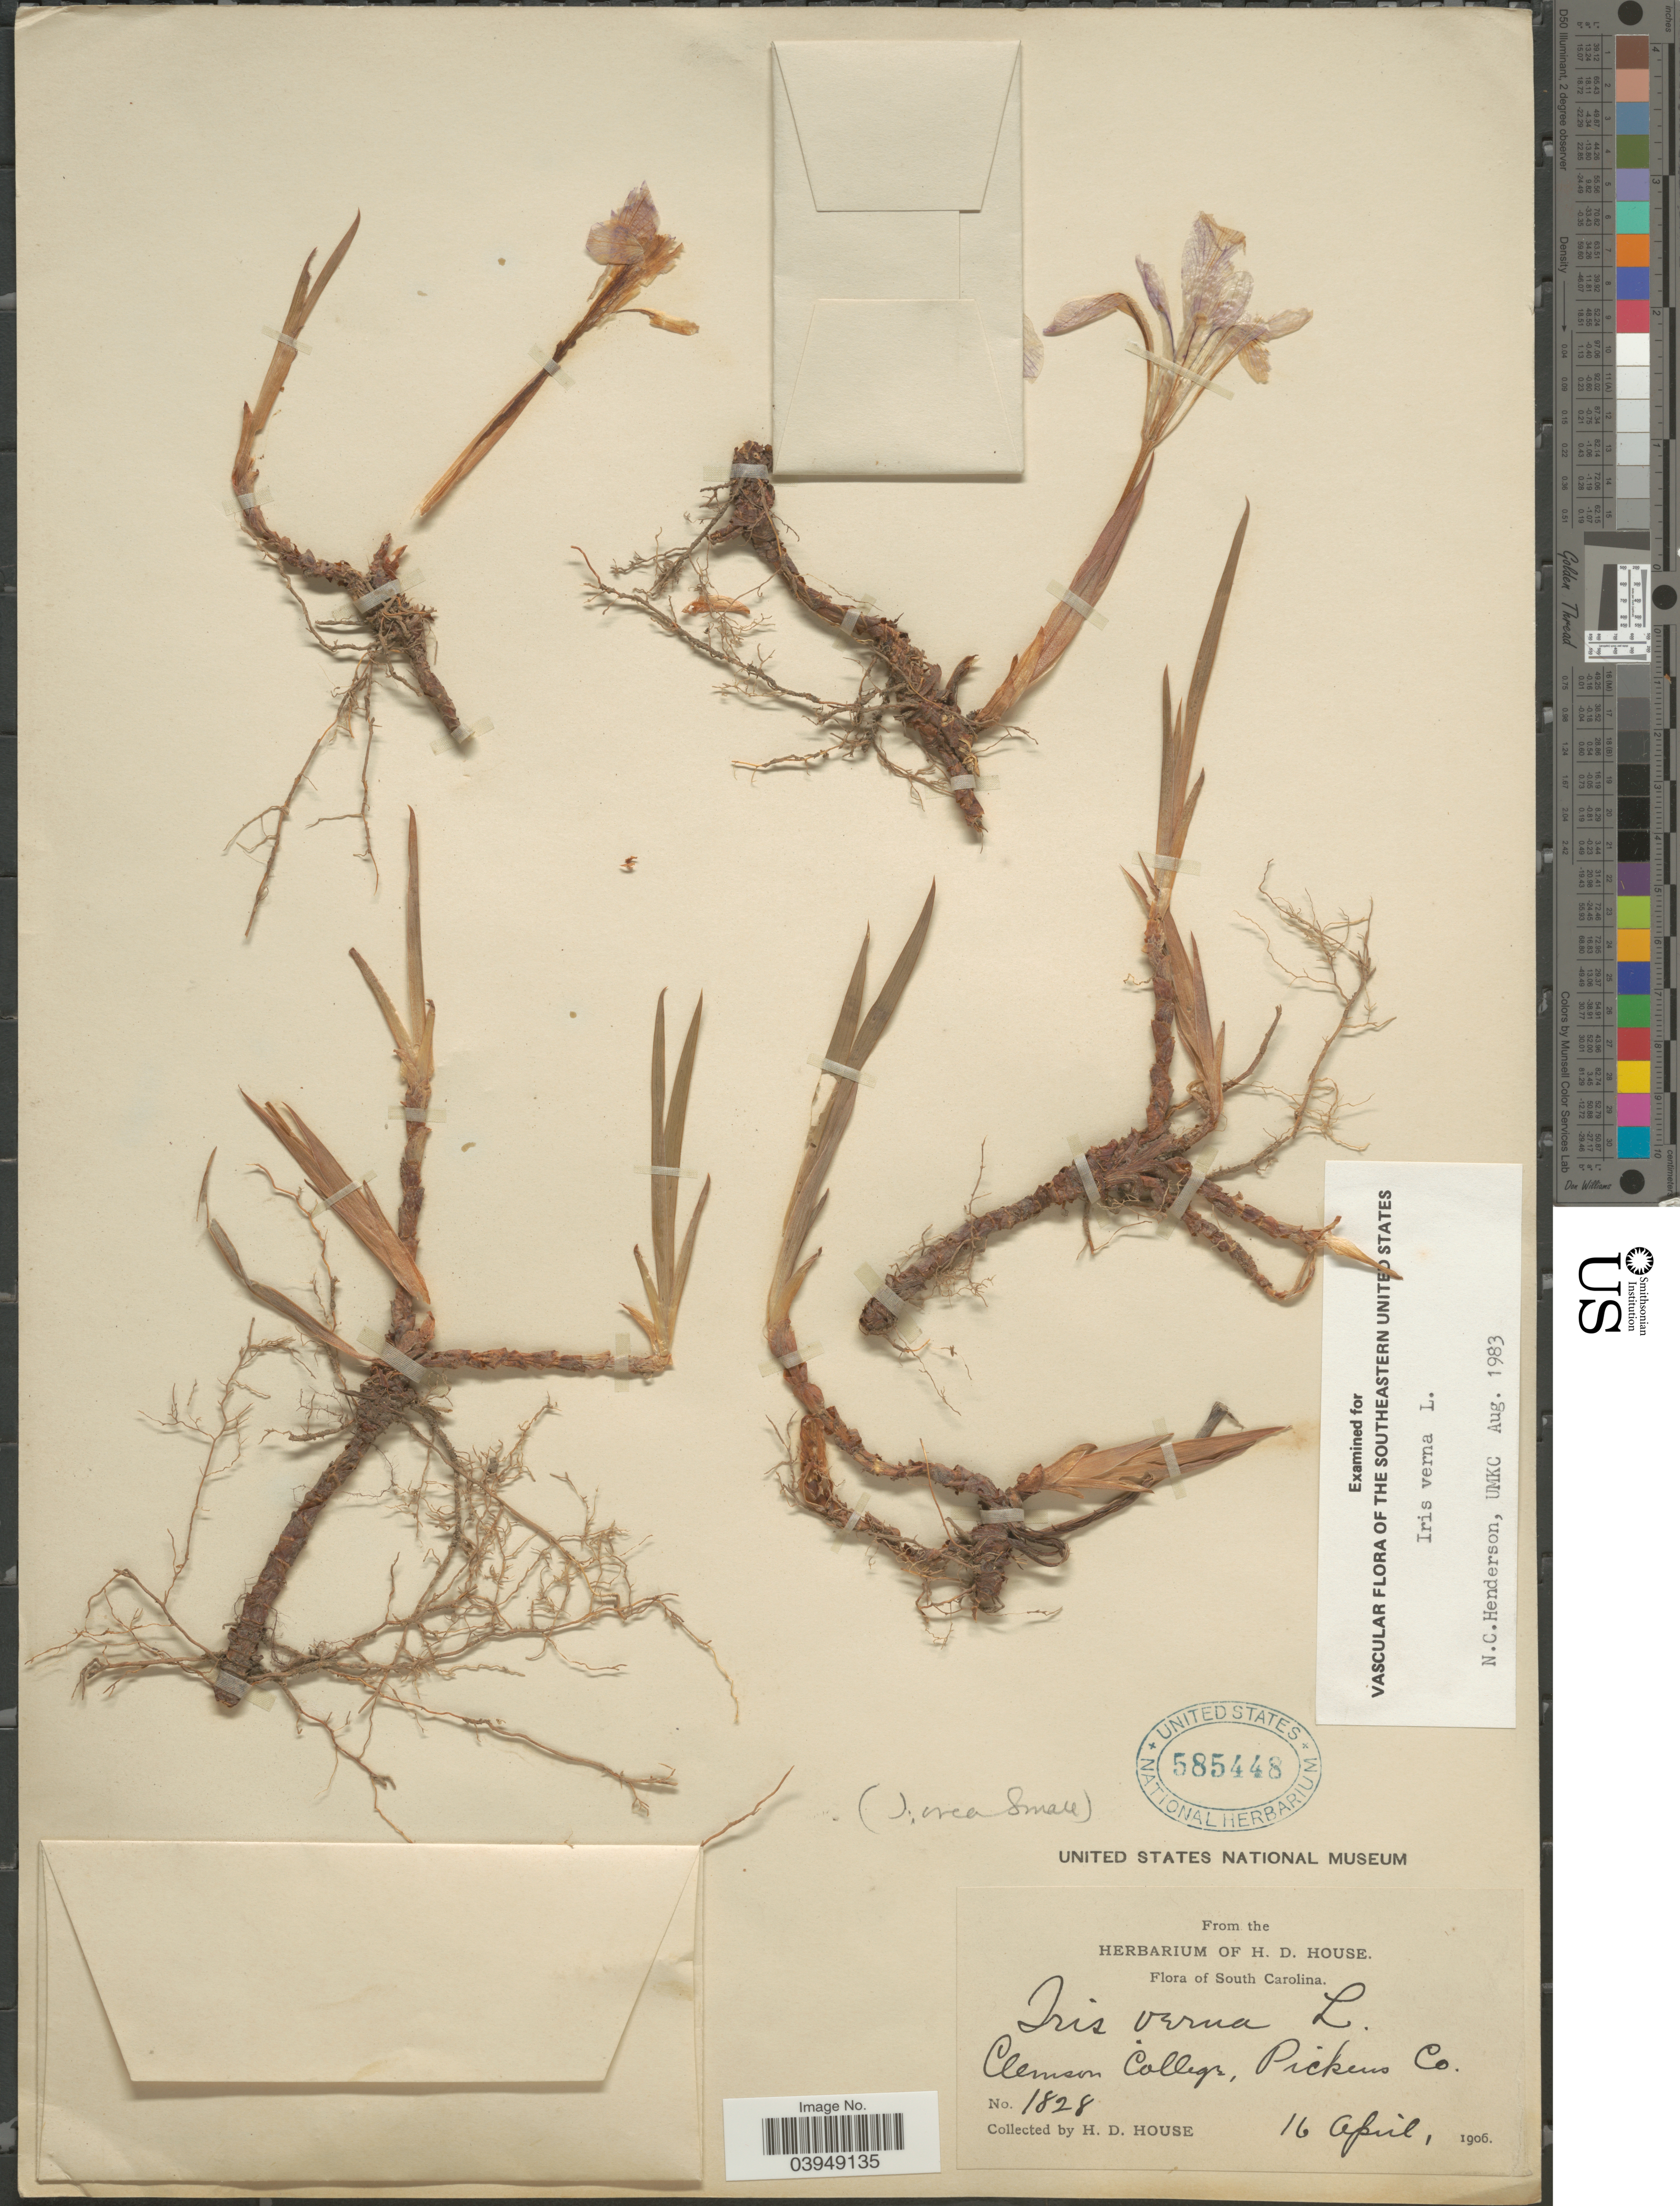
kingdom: Plantae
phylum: Tracheophyta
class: Liliopsida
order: Asparagales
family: Iridaceae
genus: Iris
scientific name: Iris verna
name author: L.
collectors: H. D. House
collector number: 1828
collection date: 1906-04-16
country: United States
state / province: South Carolina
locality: Clemson College, Pickens Co.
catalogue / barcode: US 585448